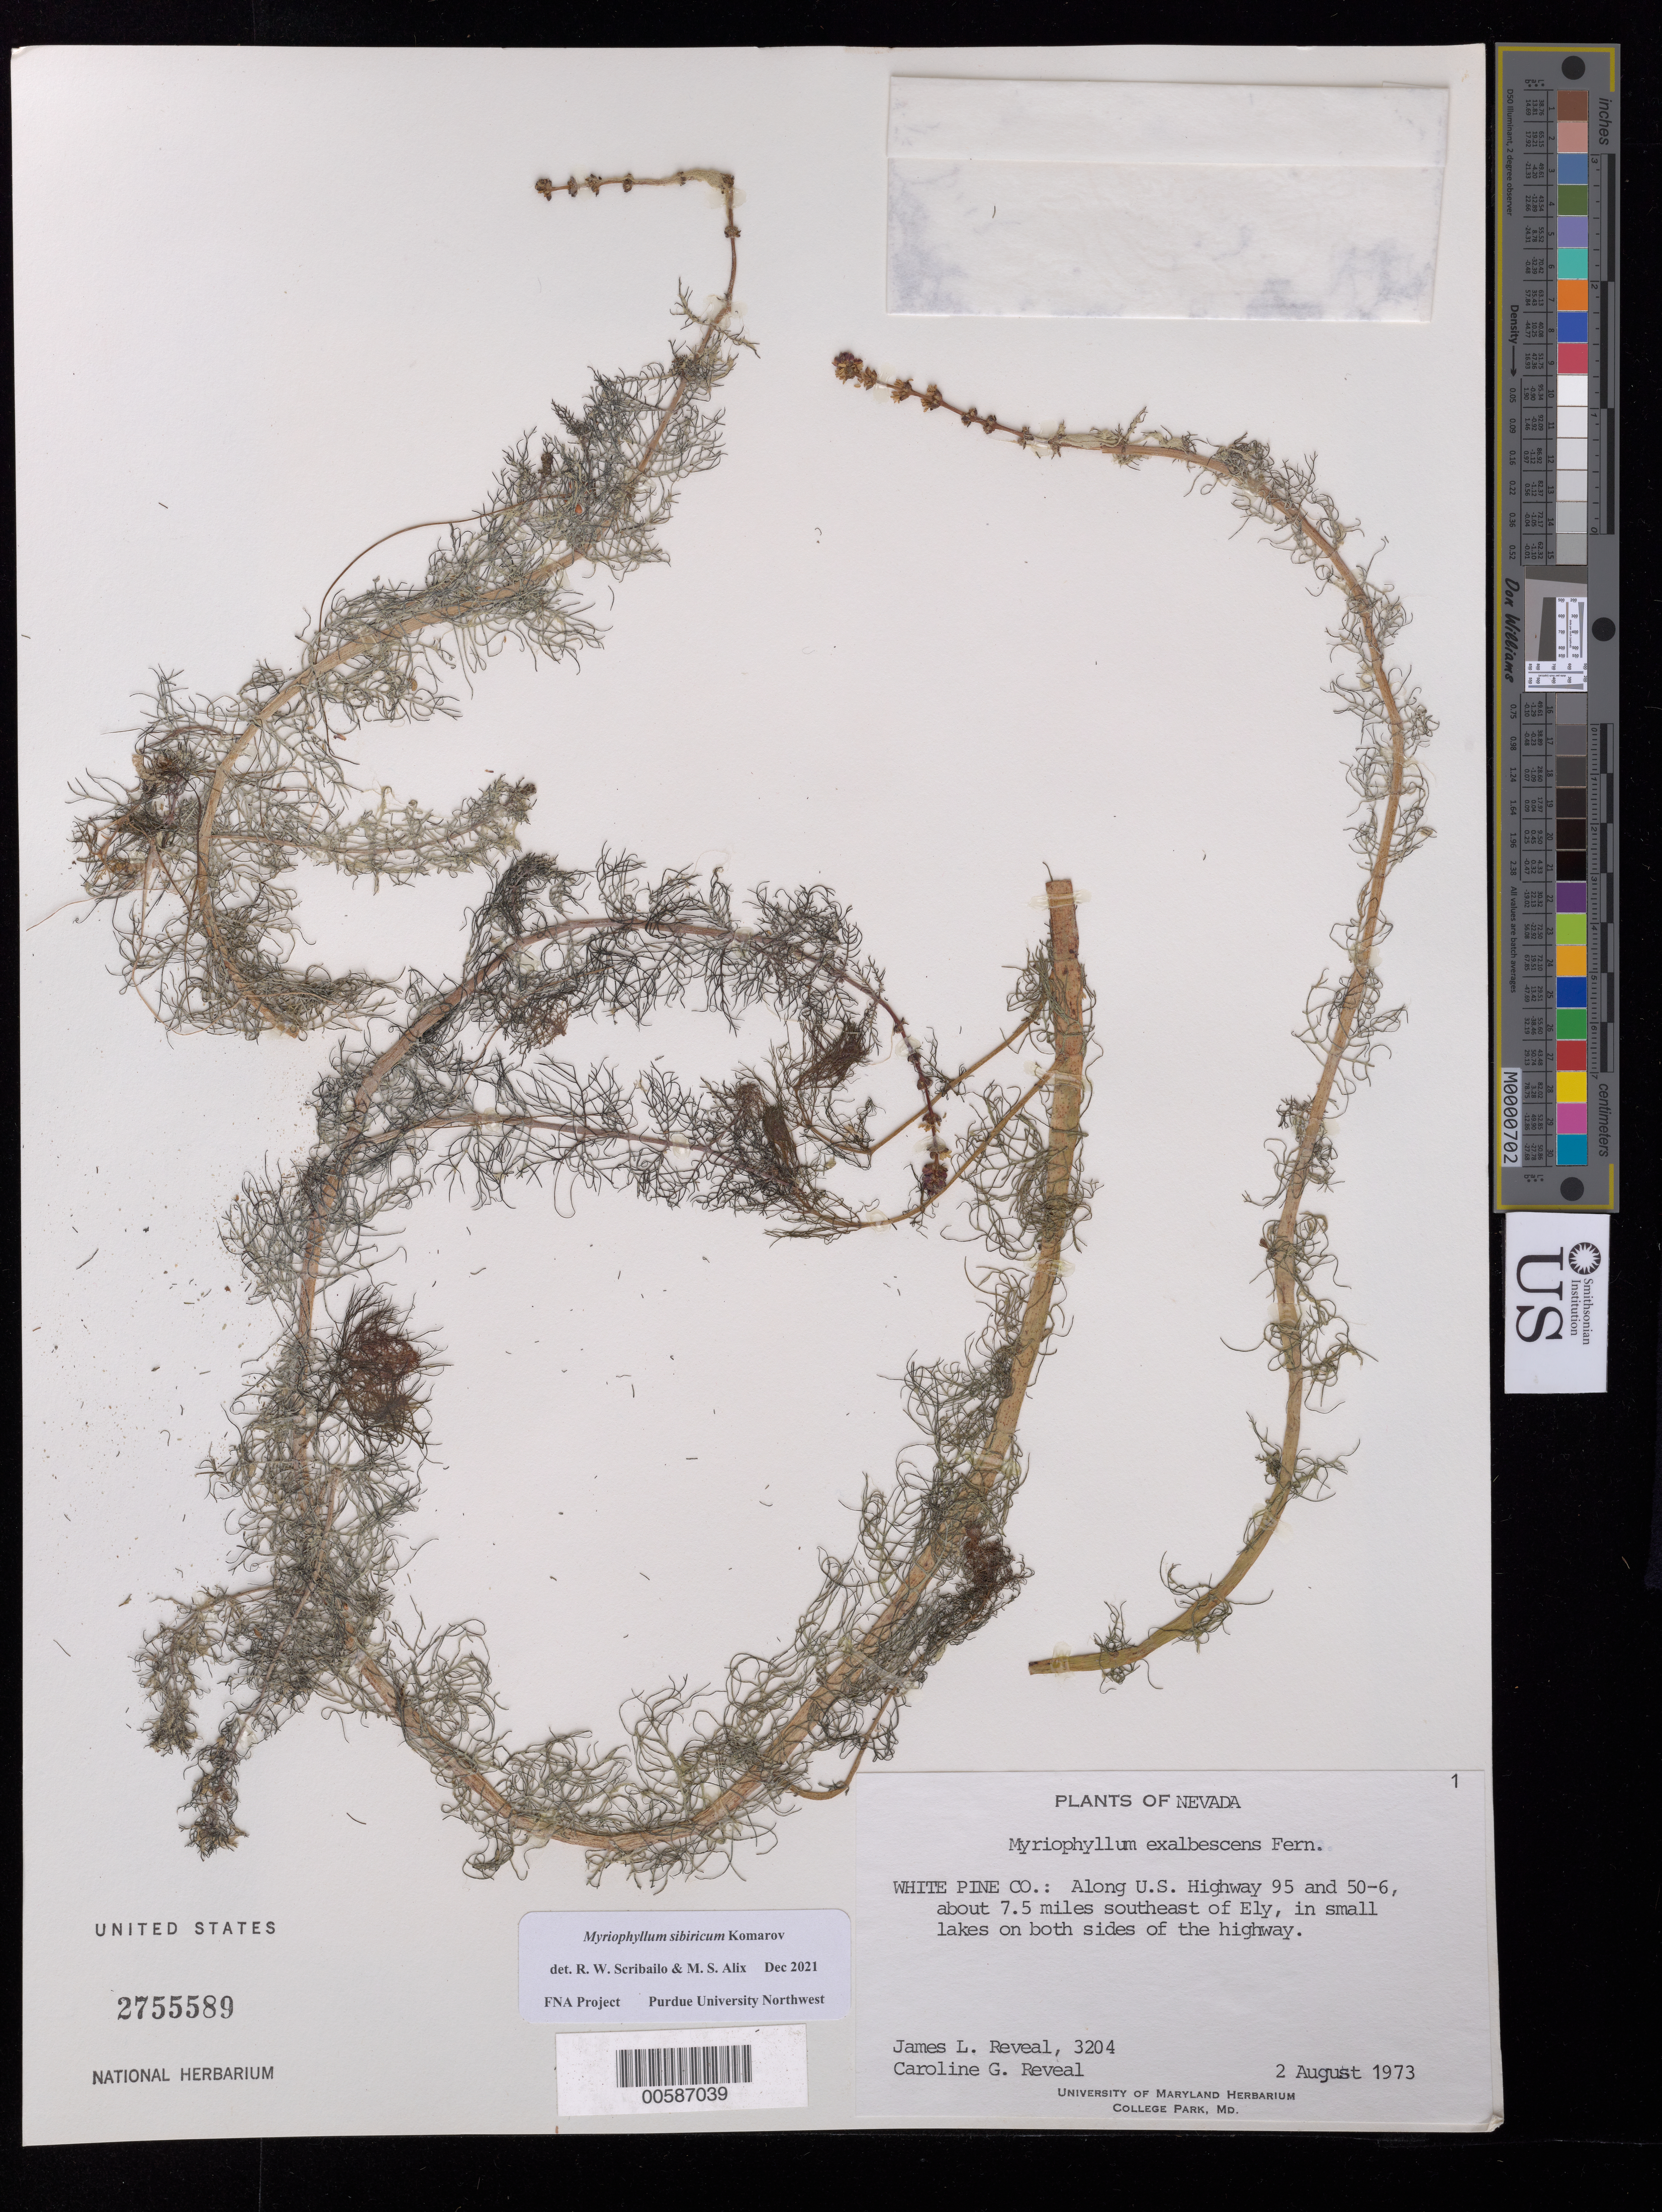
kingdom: Plantae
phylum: Tracheophyta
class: Magnoliopsida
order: Saxifragales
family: Haloragaceae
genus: Myriophyllum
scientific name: Myriophyllum sibiricum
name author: Kom.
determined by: Scribailo, R. W.; Alix, M. S.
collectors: J. L. Reveal & C. G. Reveal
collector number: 3204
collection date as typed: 02 Aug 1973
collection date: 1973-08-02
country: United States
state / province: Nevada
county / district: White Pine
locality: US Highway 95 and 50-6, SE of Ely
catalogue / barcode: US 2755589